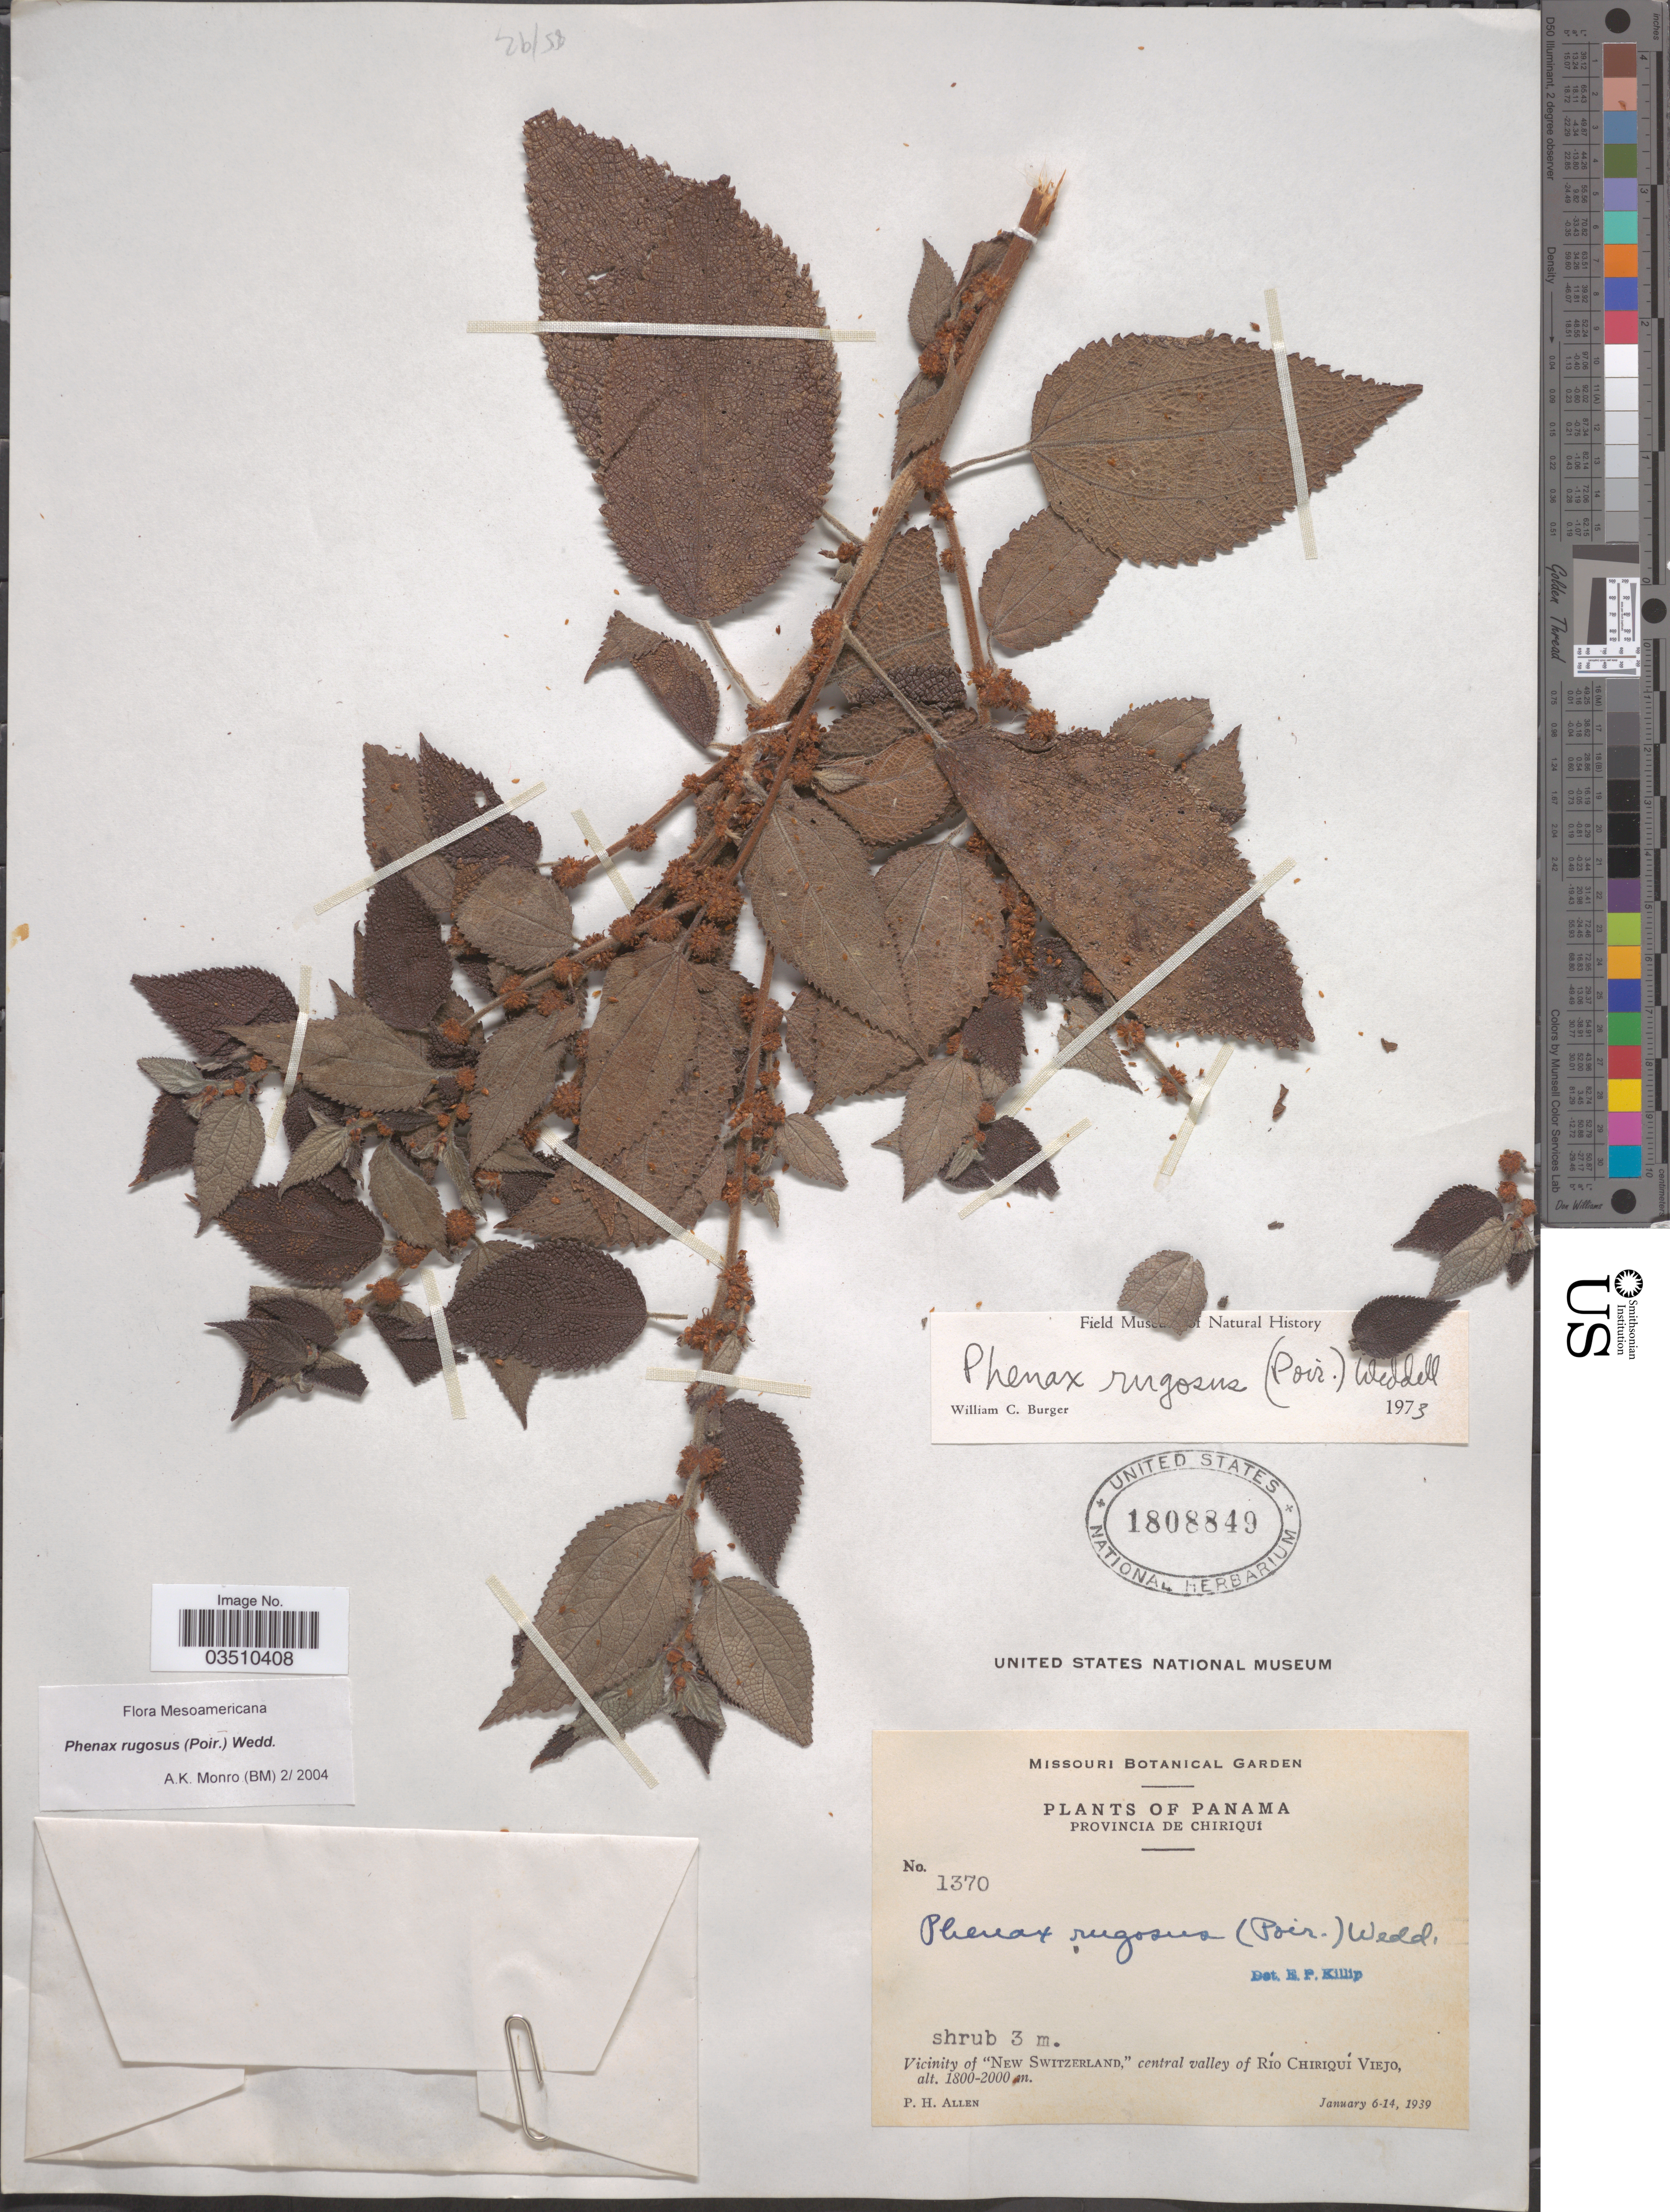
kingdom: Plantae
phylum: Tracheophyta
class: Magnoliopsida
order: Rosales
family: Urticaceae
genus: Phenax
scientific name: Phenax rugosus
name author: (Poir.) Wedd.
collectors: P. H. Allen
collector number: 1370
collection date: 1939-01-06/1939-01-14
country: Panama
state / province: Chiriqui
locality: Vicinity of 'New Switzerland,' central valley of Río Chiriquí Viejo.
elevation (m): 1800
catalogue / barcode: US 1808849